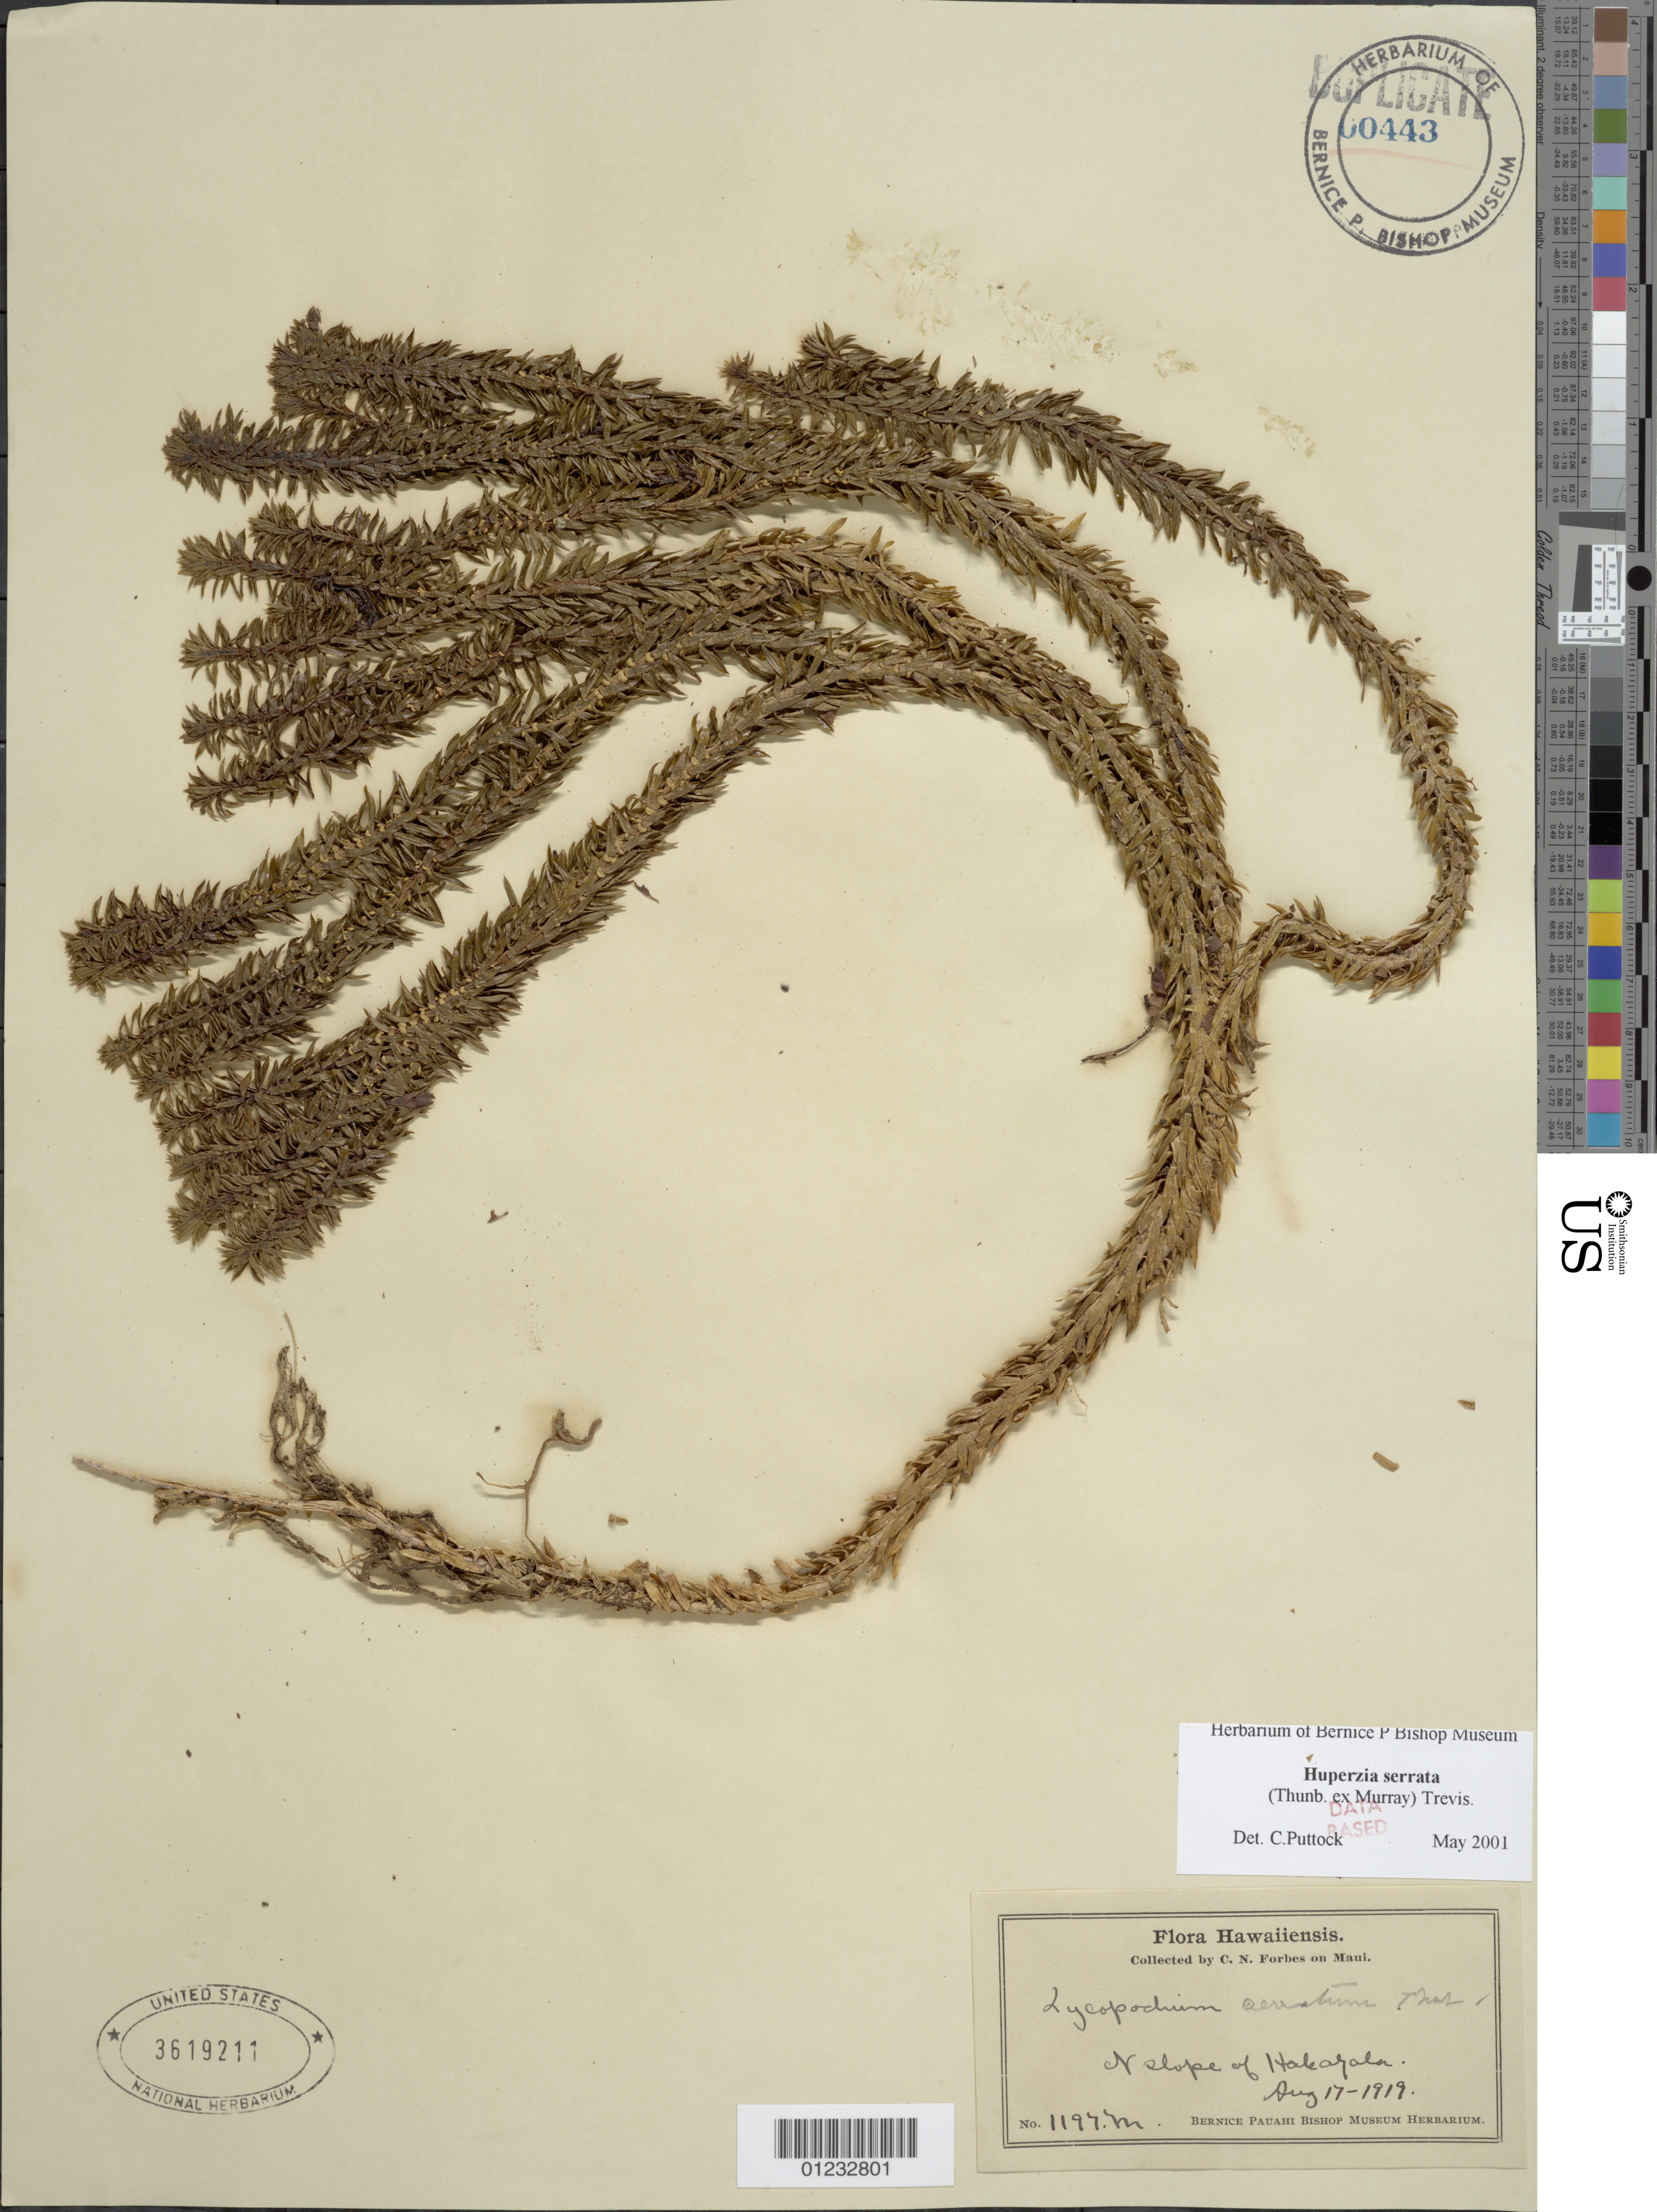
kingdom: Plantae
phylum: Tracheophyta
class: Lycopodiopsida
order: Lycopodiales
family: Lycopodiaceae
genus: Huperzia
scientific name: Huperzia serrata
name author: (Thunb.) Trevis.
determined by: Puttock, C. F.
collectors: C. N. Forbes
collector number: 1197.M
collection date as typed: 17 Aug 1919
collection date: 1919-08-17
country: United States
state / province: Hawaii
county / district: Maui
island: Maui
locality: N slope of Haleakala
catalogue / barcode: US 3619211